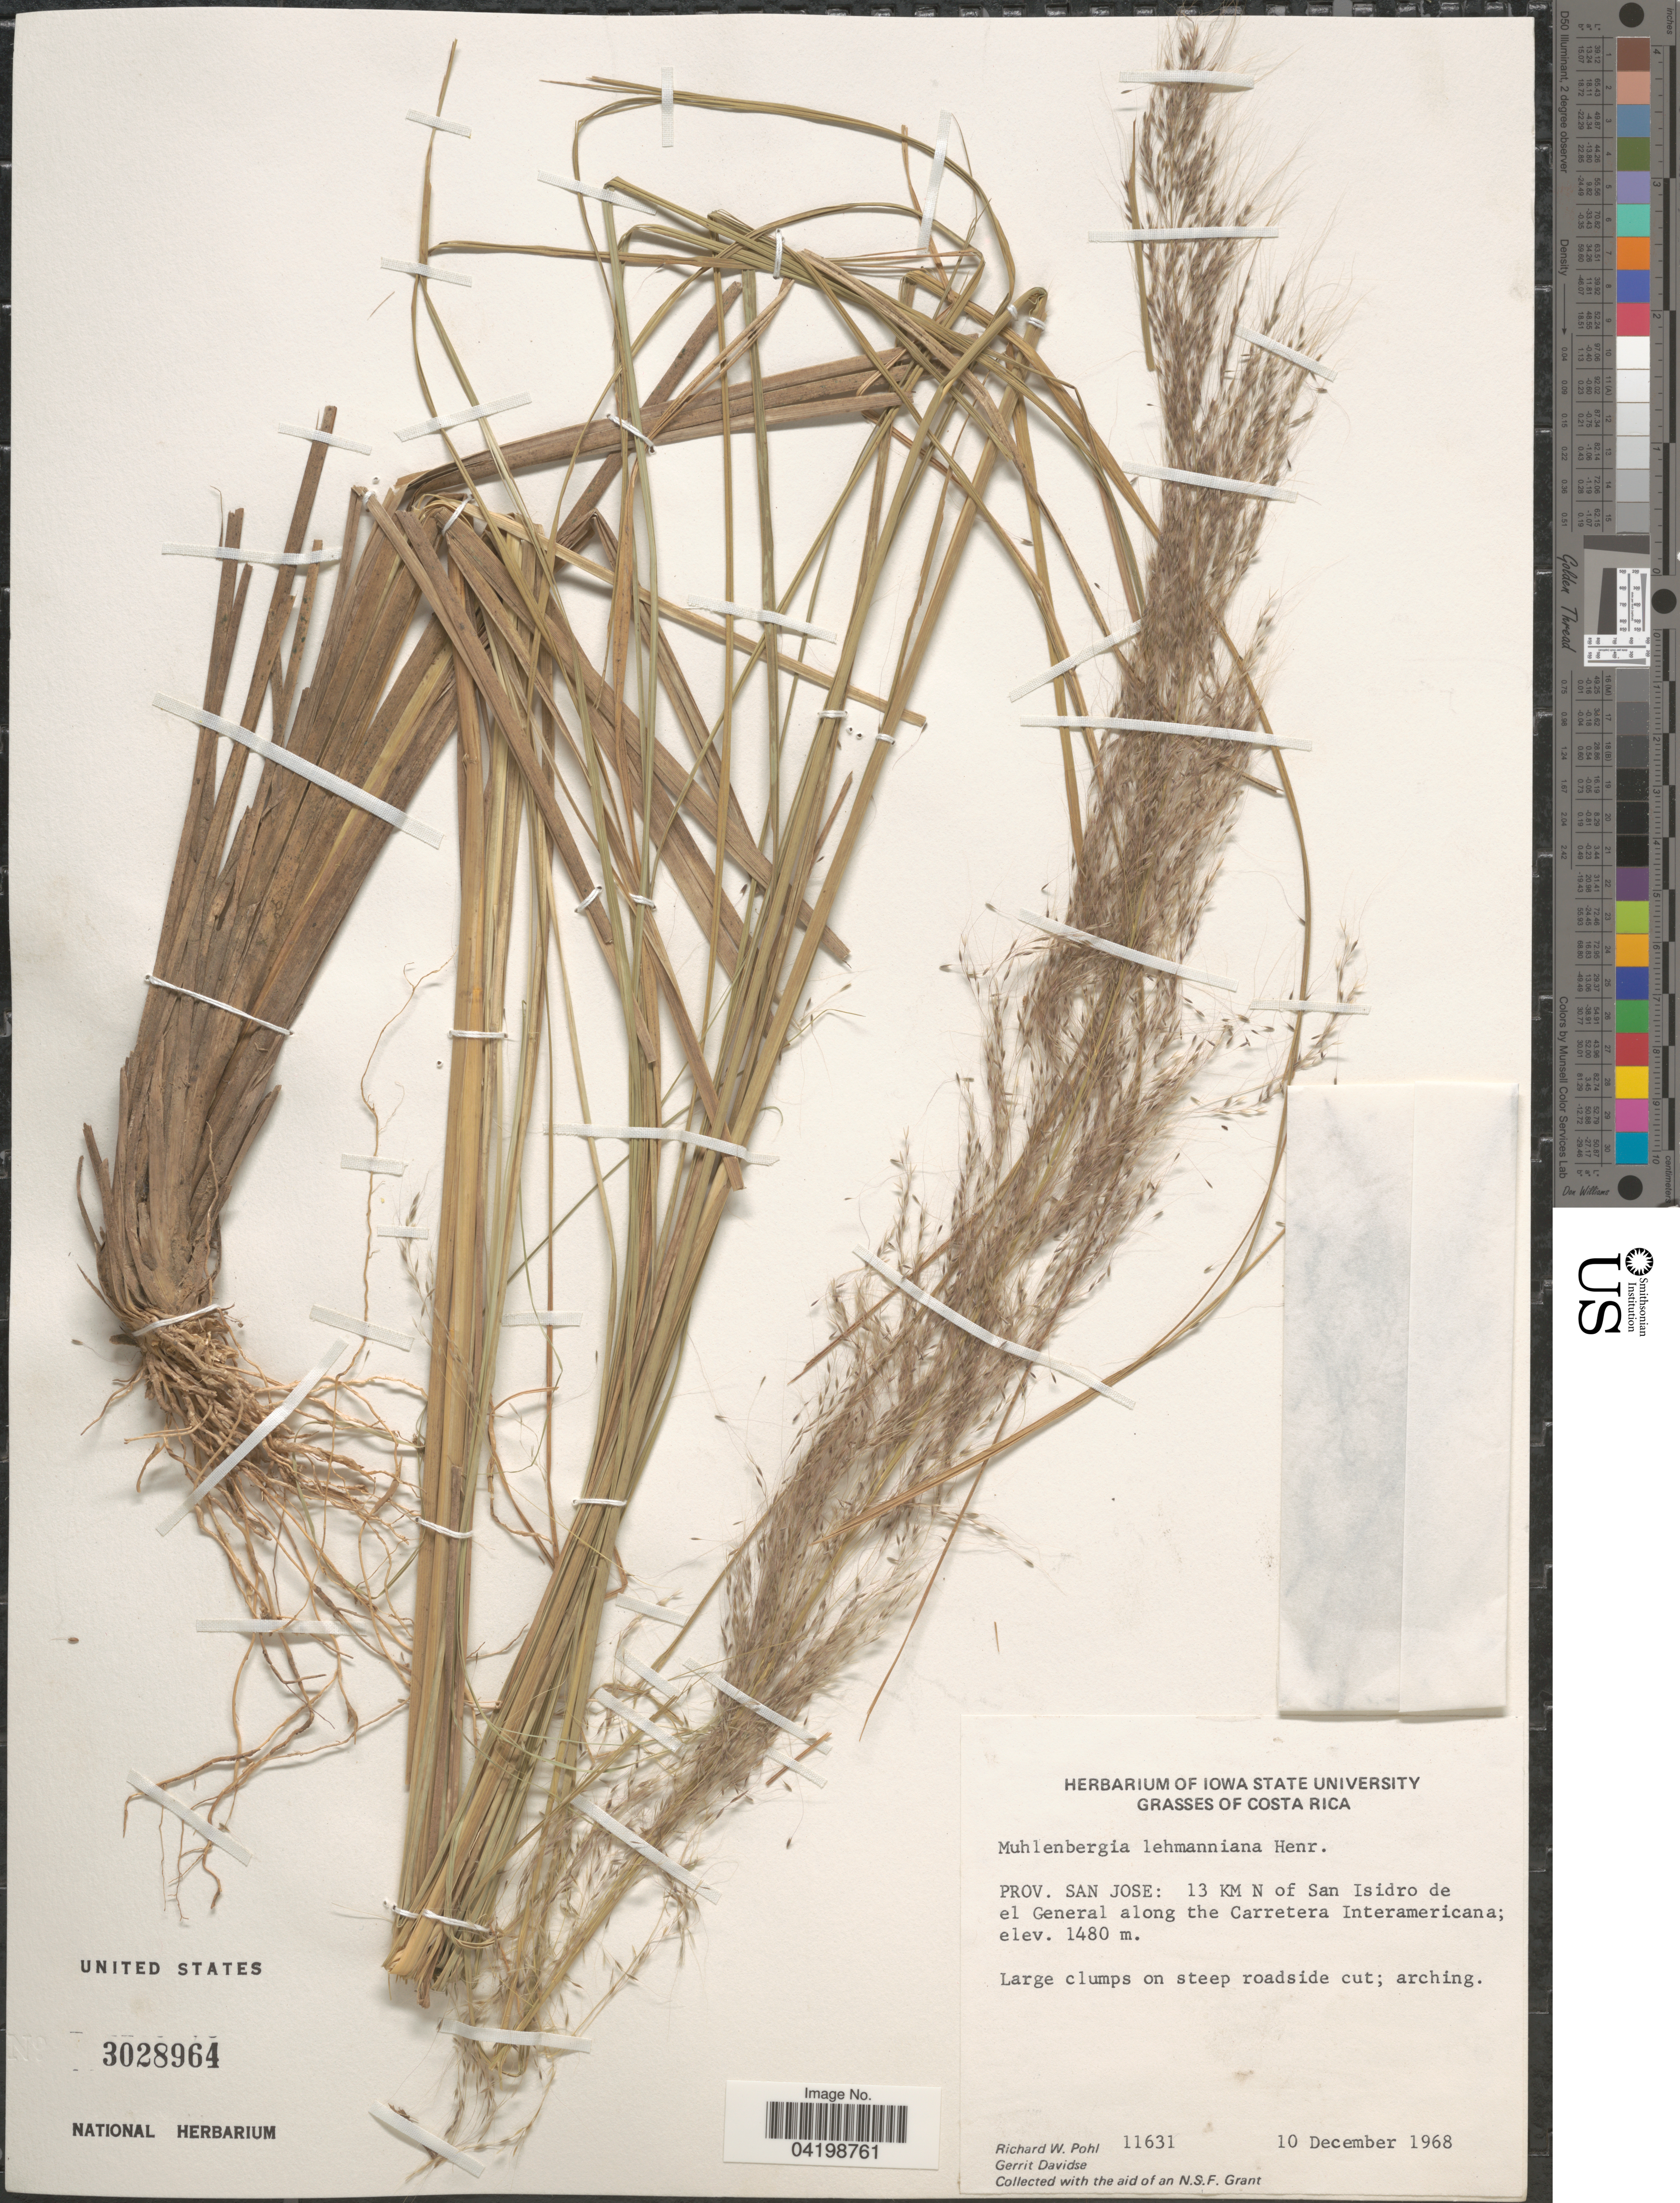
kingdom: Plantae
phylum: Tracheophyta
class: Liliopsida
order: Poales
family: Poaceae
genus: Muhlenbergia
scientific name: Muhlenbergia lehmanniana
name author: Henr.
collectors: R. W. Pohl & G. Davidse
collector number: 11631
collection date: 1968-12-10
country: Costa Rica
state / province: San José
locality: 13 km N of San Isidro de el General along the Carretera Interamericana.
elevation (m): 1480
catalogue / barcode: US 3028964